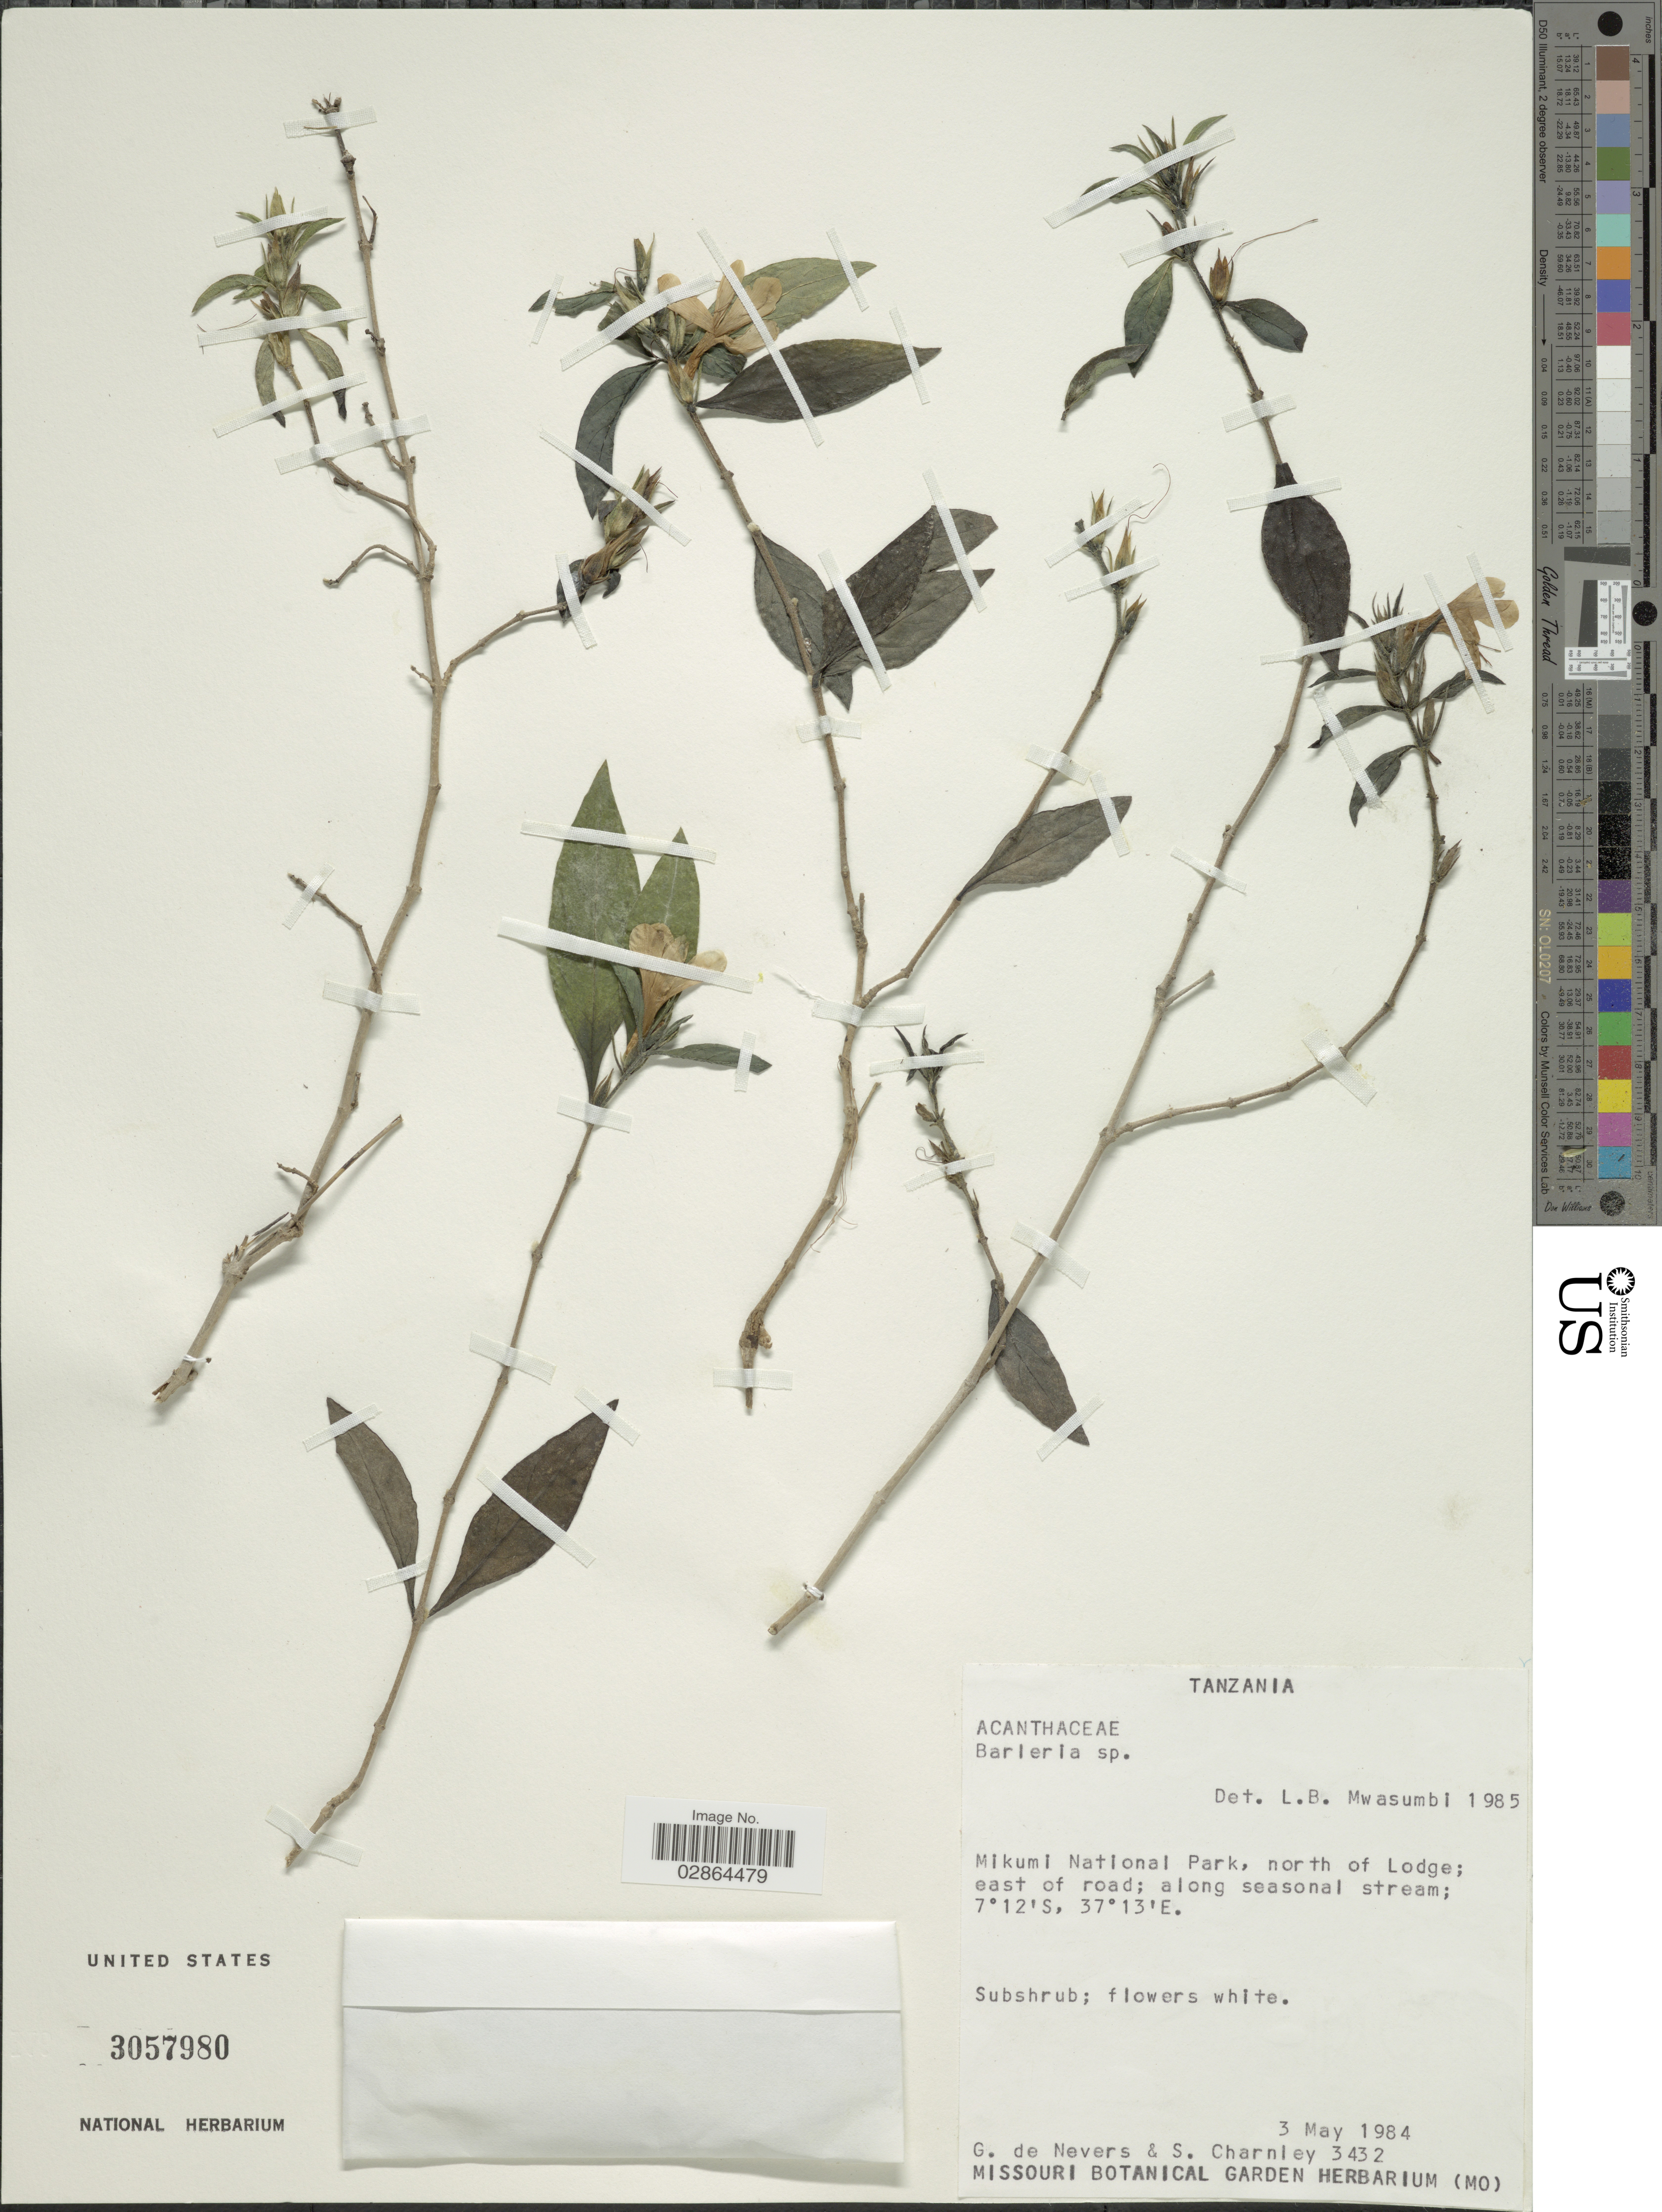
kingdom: Plantae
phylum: Tracheophyta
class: Magnoliopsida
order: Lamiales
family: Acanthaceae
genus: Barleria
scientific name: Barleria sp.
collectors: G. Nevers & S. Charnley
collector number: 3432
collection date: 1984-05-03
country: Tanzania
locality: Miukumi National Park, north of Lodge; east of road.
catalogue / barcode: US 3057980